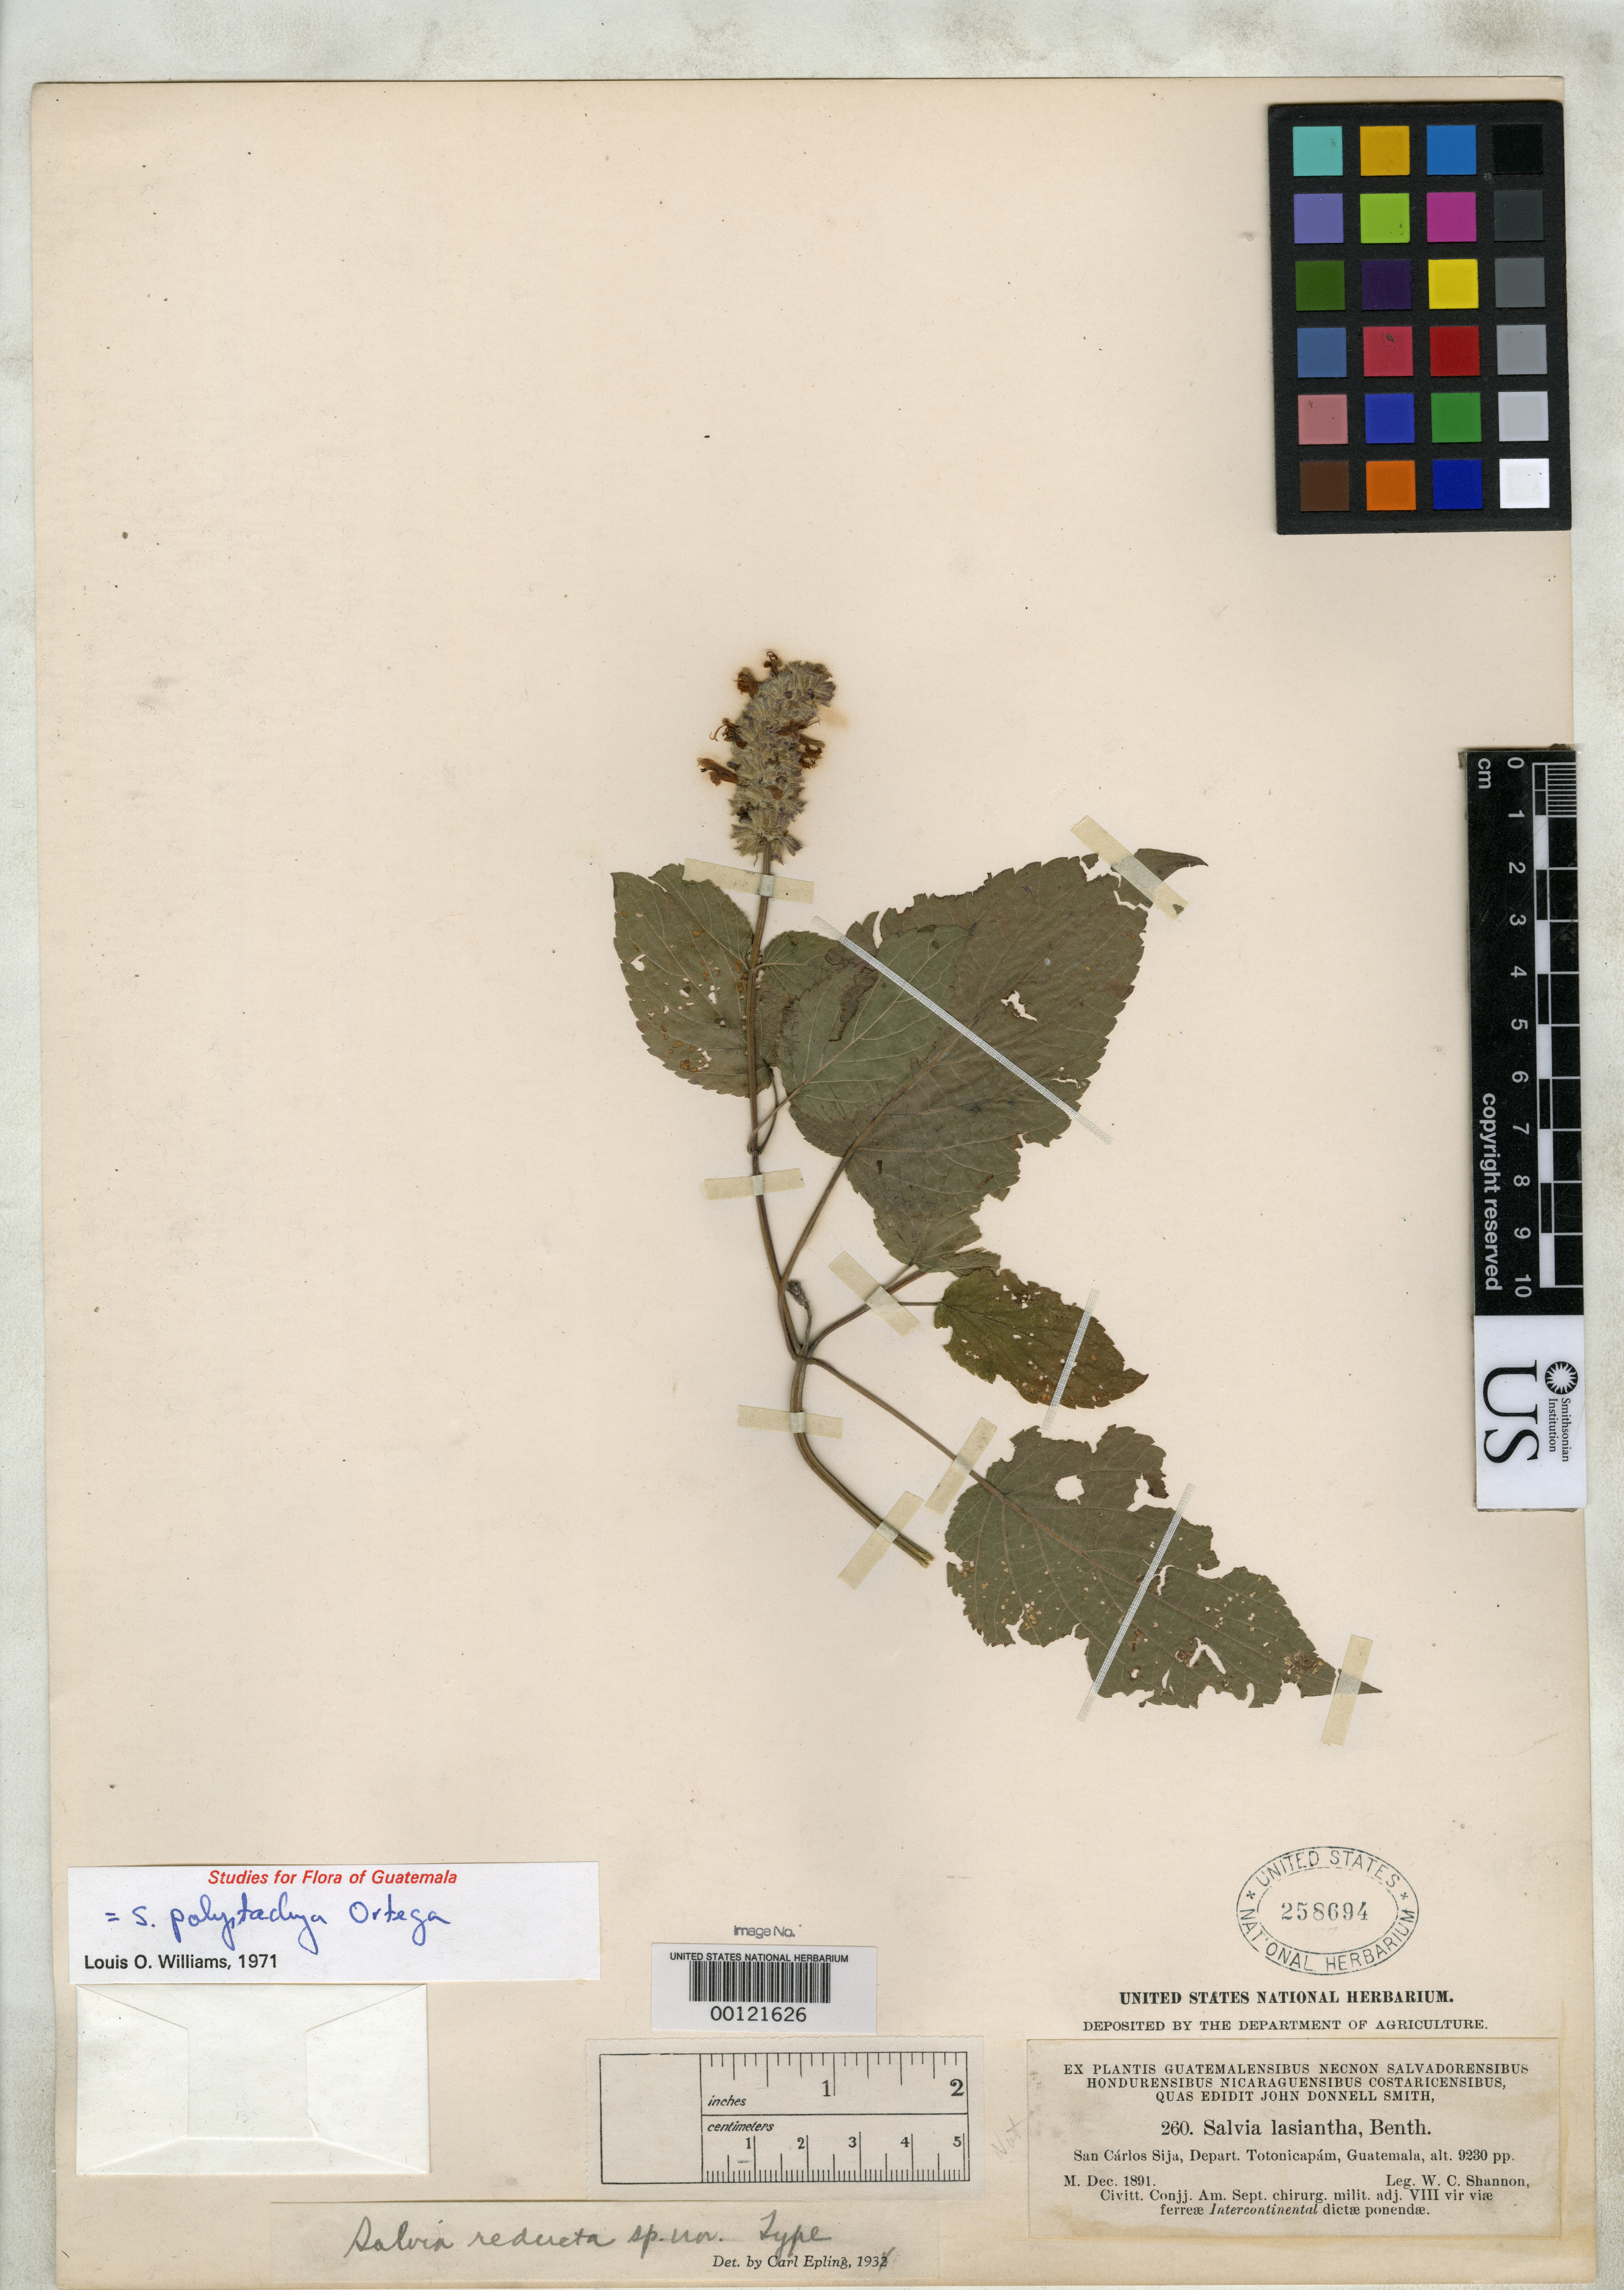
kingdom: Plantae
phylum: Tracheophyta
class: Magnoliopsida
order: Lamiales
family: Lamiaceae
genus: Salvia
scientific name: Salvia reducta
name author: Epling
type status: Holotype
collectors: W. C. Shannon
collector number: J.D.S. 260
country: Guatemala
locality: Prope San Carlossija.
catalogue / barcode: US 258694